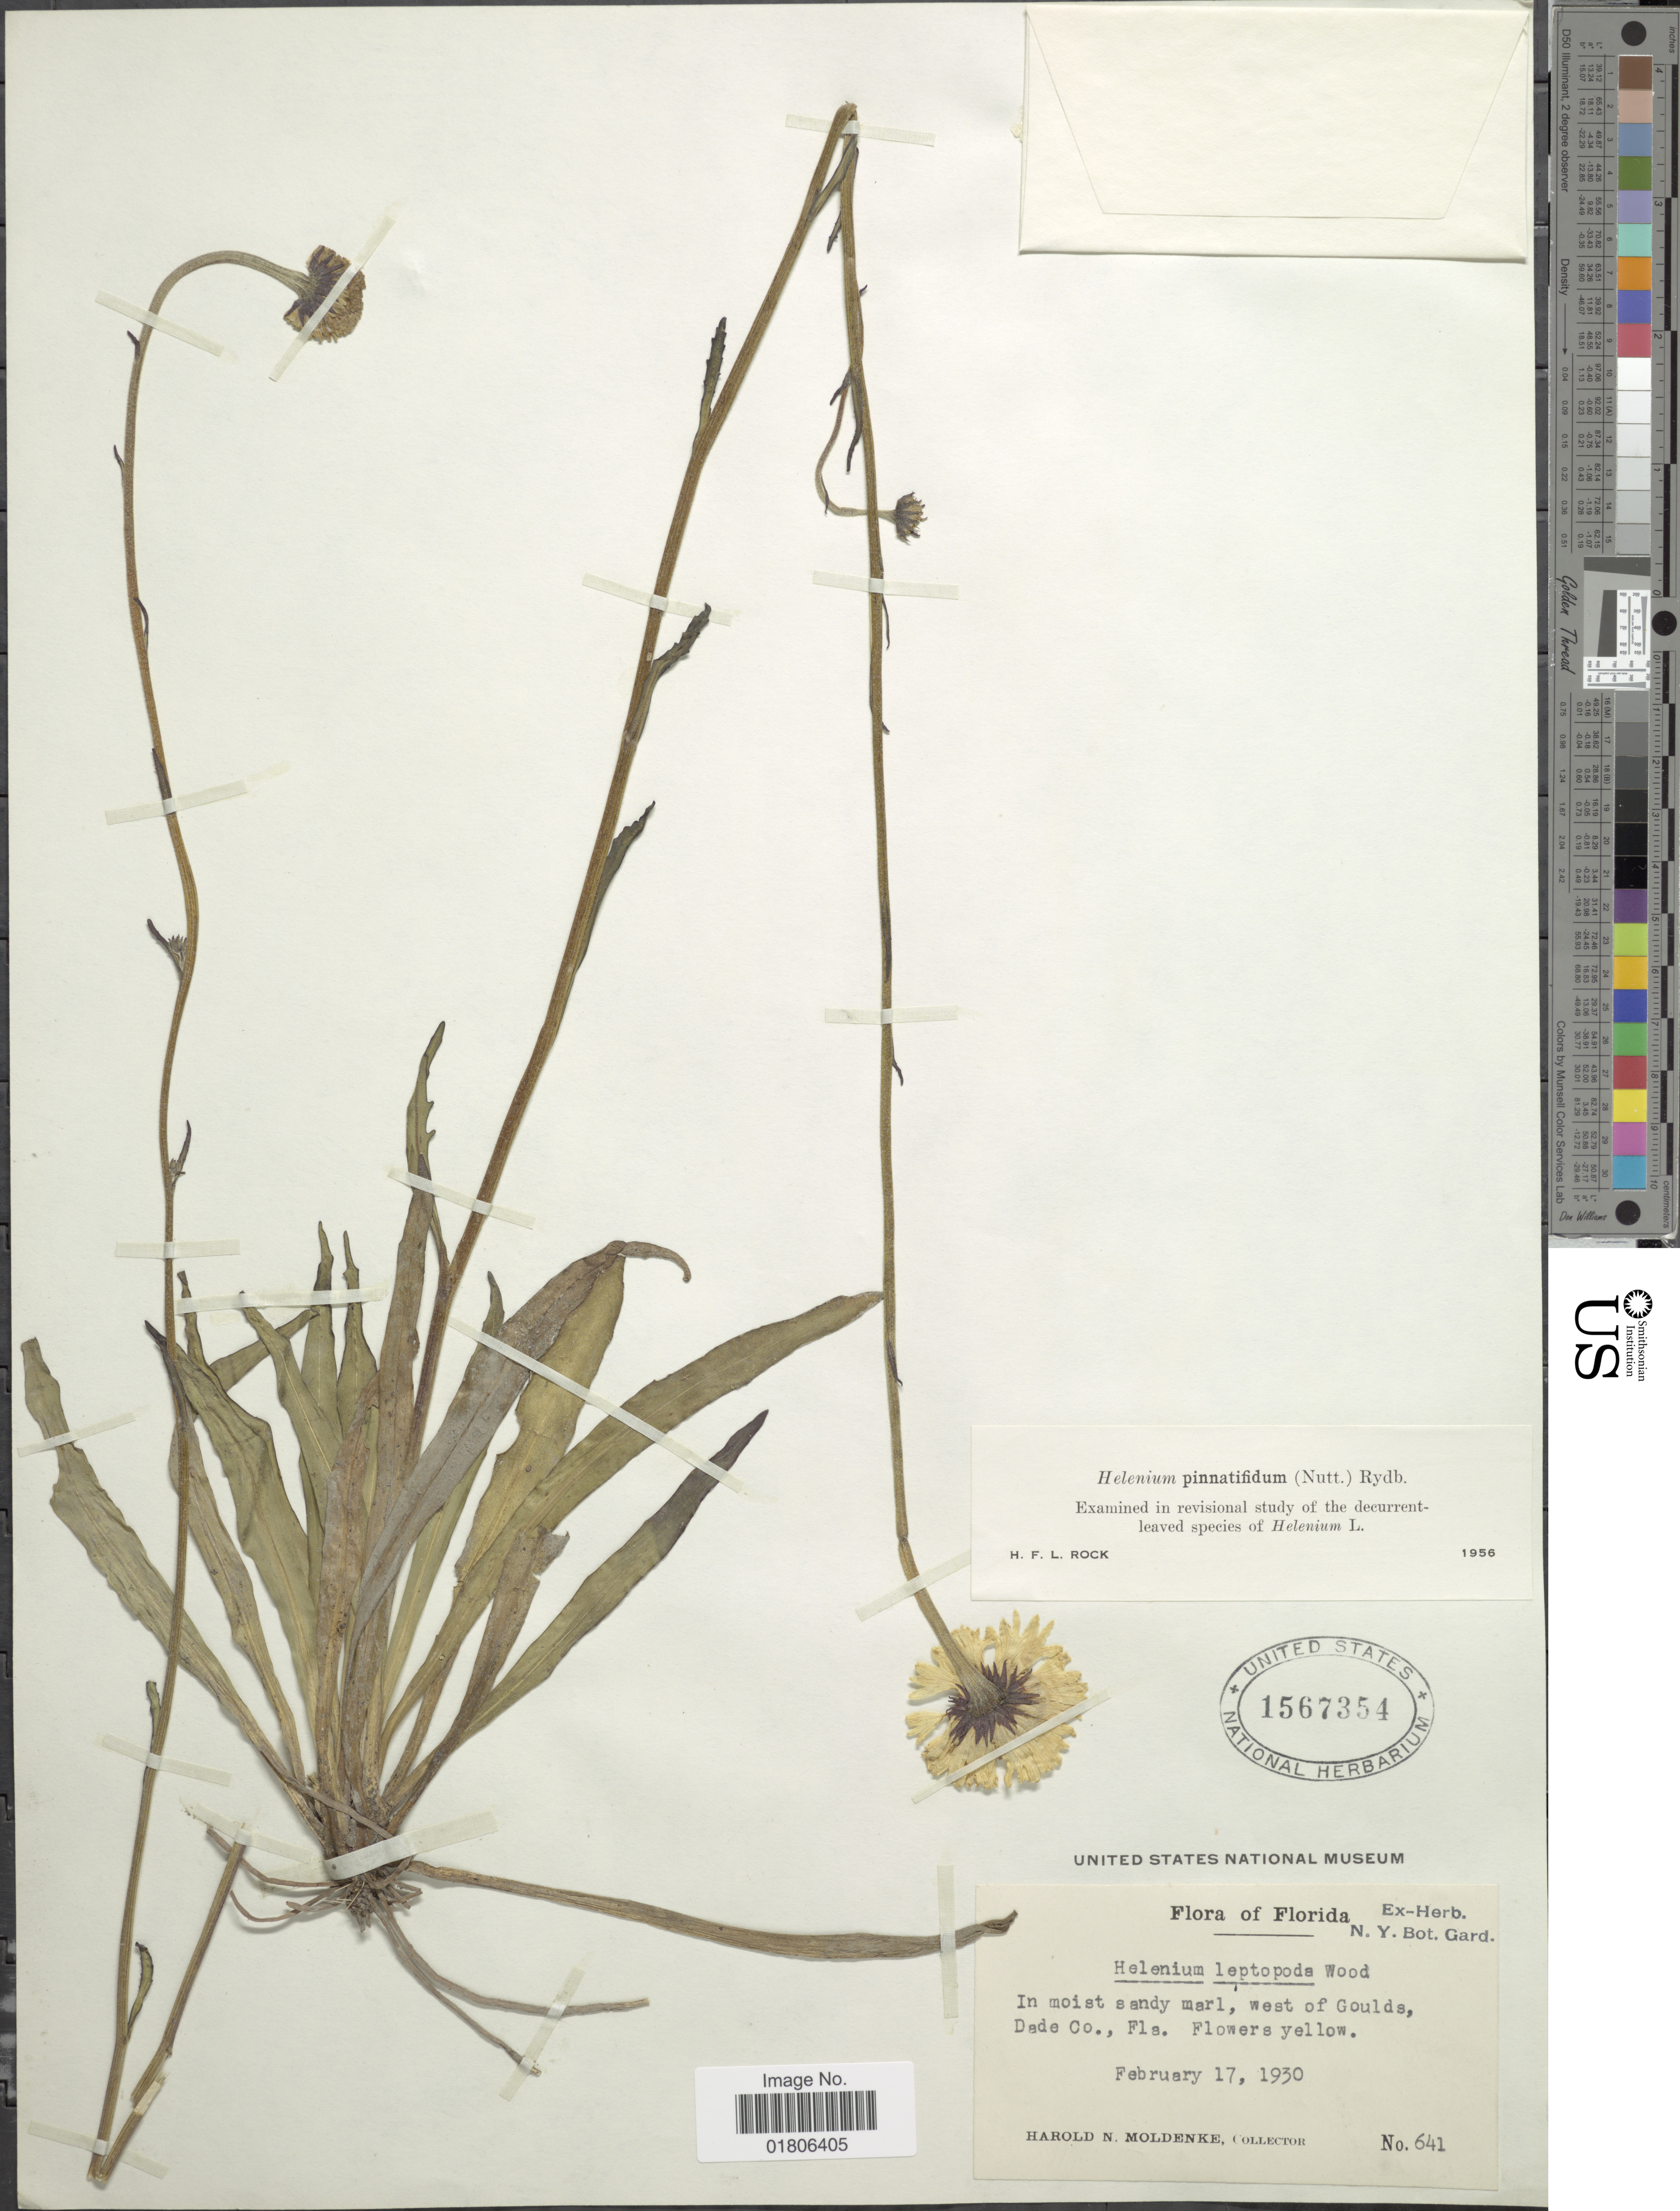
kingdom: Plantae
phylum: Tracheophyta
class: Magnoliopsida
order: Asterales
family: Asteraceae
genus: Helenium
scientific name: Helenium pinnatifidum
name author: (Schwein. ex Nutt.) Rydb.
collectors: H. N. Moldenke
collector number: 641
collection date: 1930-02-17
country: United States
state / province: Florida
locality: In moist sandy marl, west of Goulds, Dade Co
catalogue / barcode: US 1567354